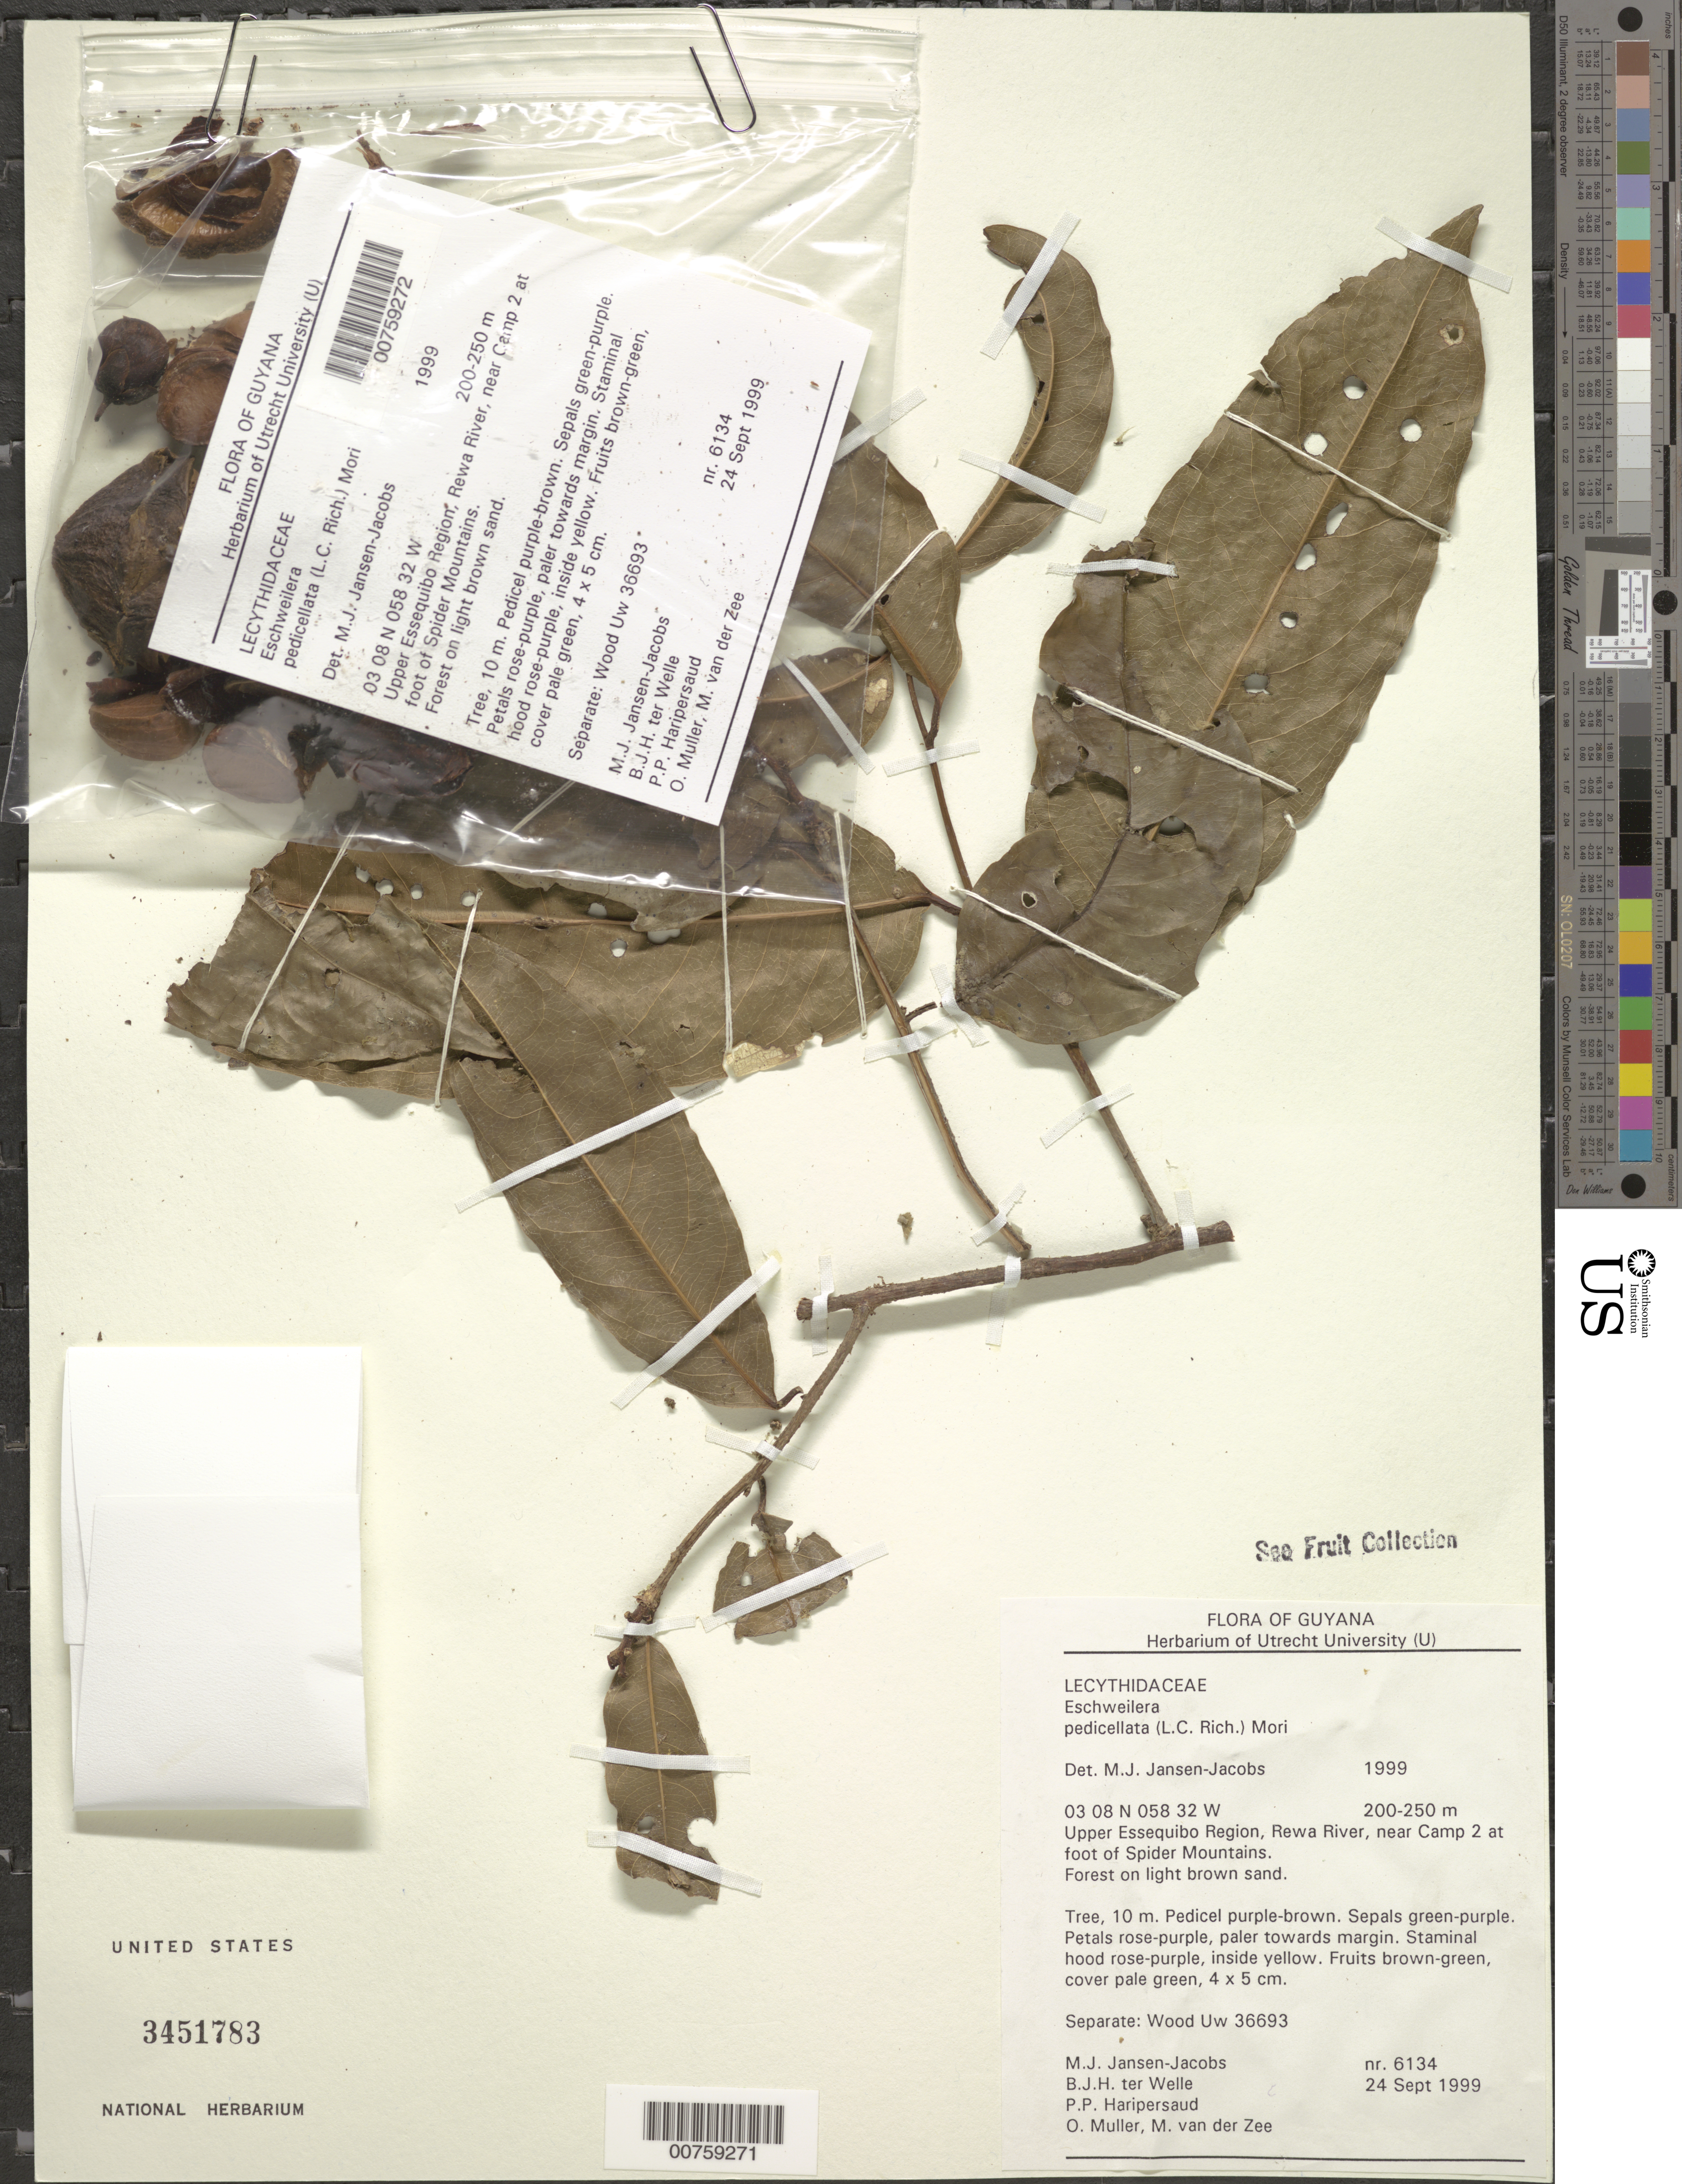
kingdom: Plantae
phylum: Tracheophyta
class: Magnoliopsida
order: Ericales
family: Lecythidaceae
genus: Eschweilera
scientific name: Eschweilera pedicellata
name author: (Rich.) S.A. Mori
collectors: M. J. Jansen-Jacobs, B. Welle, P. Haripersaud, O. Muller & M. van der Zee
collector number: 6134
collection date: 1999-09-24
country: Guyana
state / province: U. Takutu-U. Essequibo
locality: Upper Essequibo Region, Rewa River, near Camp 2 at foot of Spider Mountains.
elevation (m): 200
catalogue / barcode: US 3451783